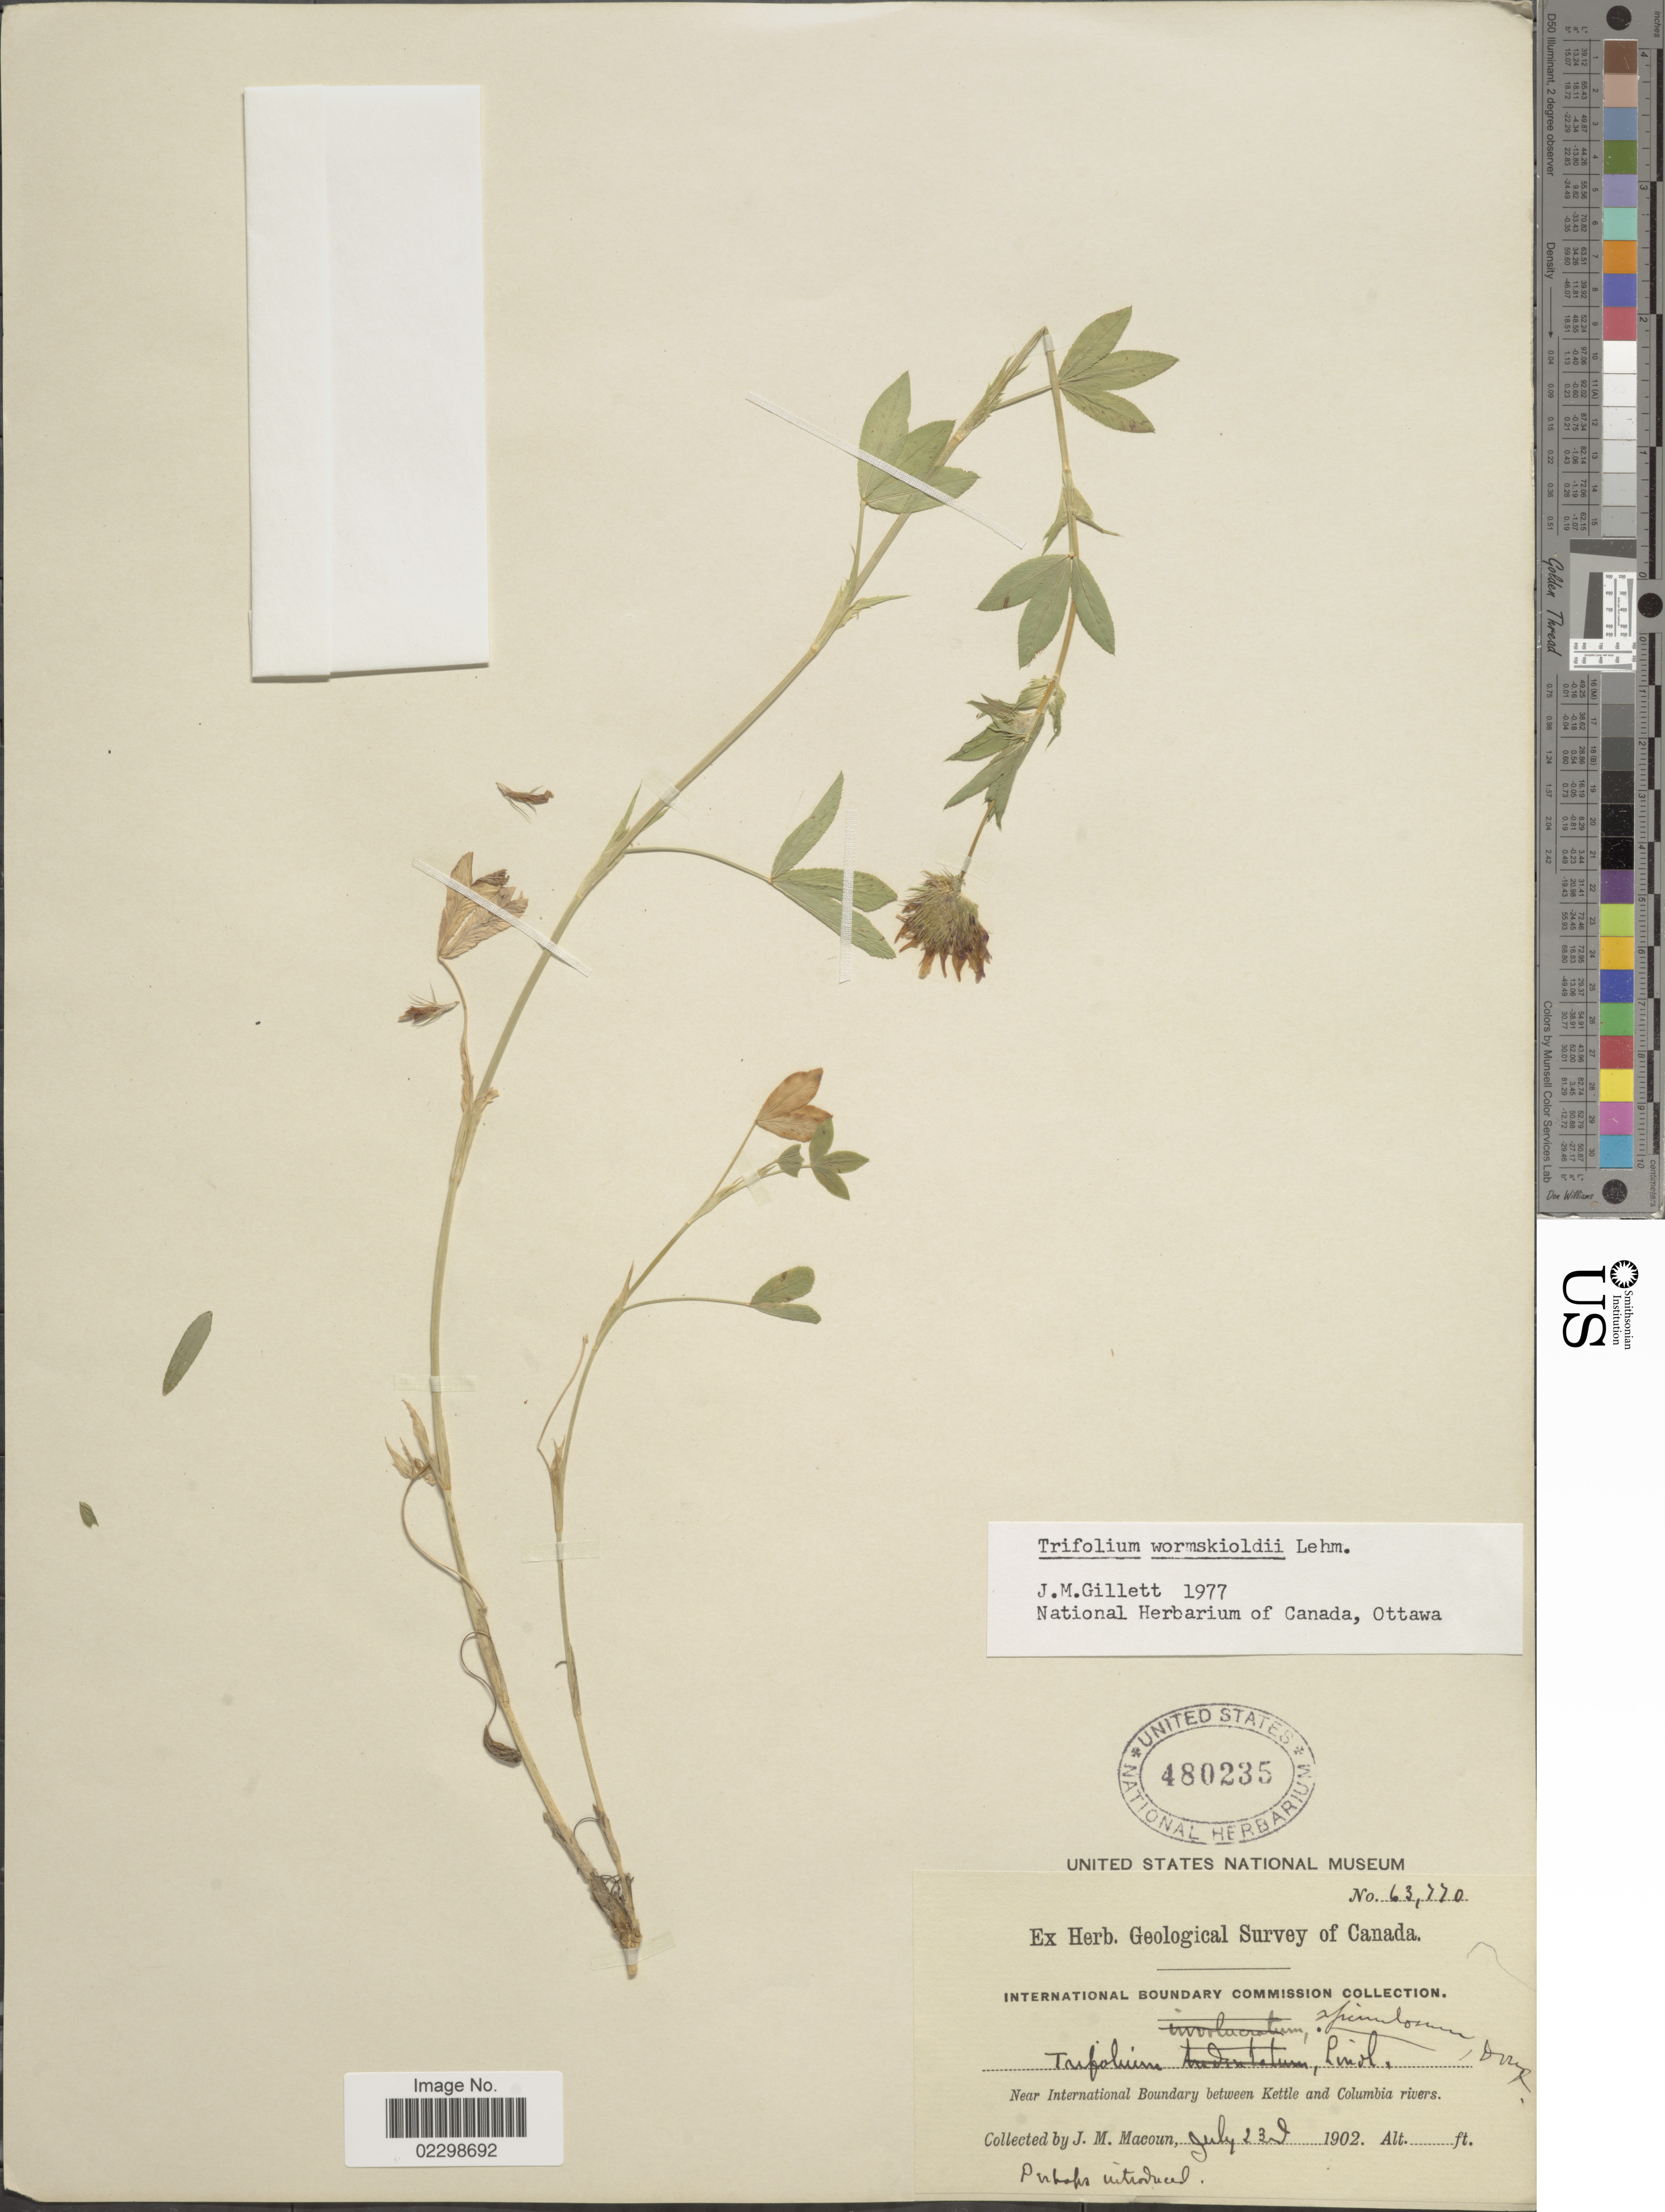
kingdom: Plantae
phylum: Tracheophyta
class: Magnoliopsida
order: Fabales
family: Fabaceae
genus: Trifolium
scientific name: Trifolium wormskioldii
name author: Lehm.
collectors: J. M. Macoun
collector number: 63770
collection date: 1902-07-23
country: Canada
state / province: British Columbia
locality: Near International Boundary between Kettle and Columbia Rivers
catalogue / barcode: US 480235